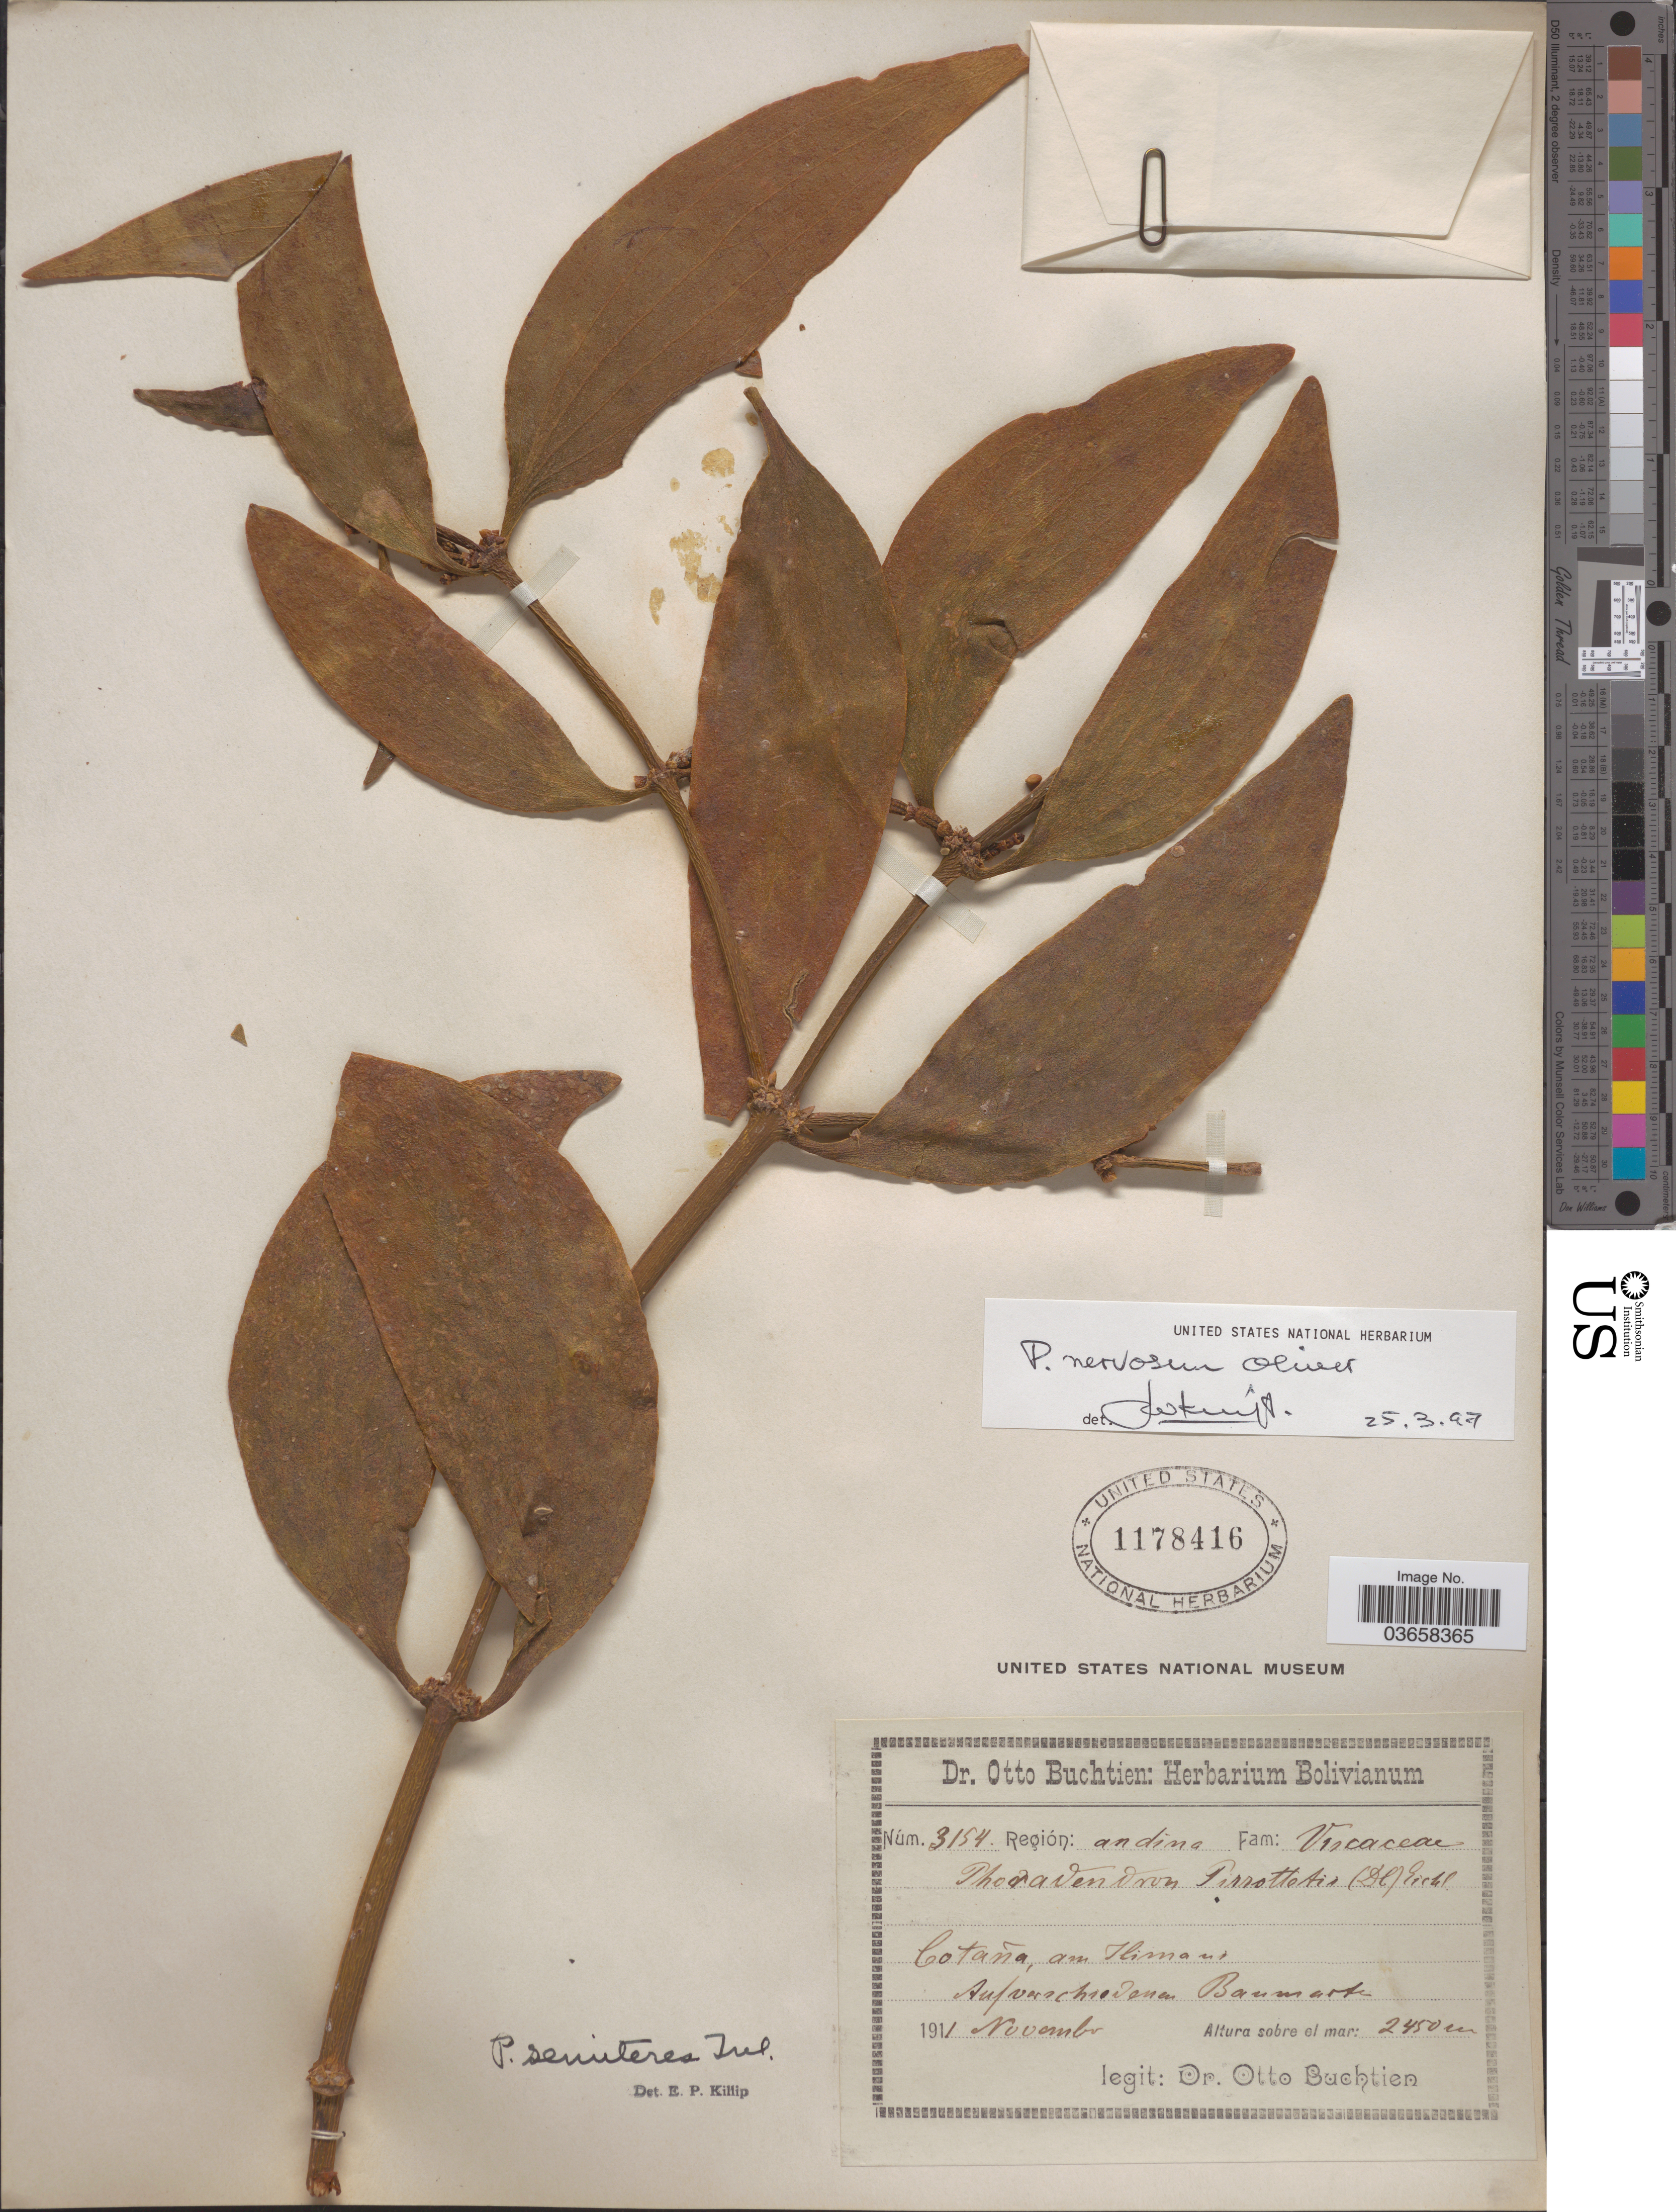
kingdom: Plantae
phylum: Tracheophyta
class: Magnoliopsida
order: Santalales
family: Viscaceae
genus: Phoradendron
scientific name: Phoradendron nervosum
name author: Oliv.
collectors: O. Buchtien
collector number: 3154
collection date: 1911-11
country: Bolivia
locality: Cotaña, am IlimanI. Auf verschiedenen Baumarke.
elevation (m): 2450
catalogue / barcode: US 1178416